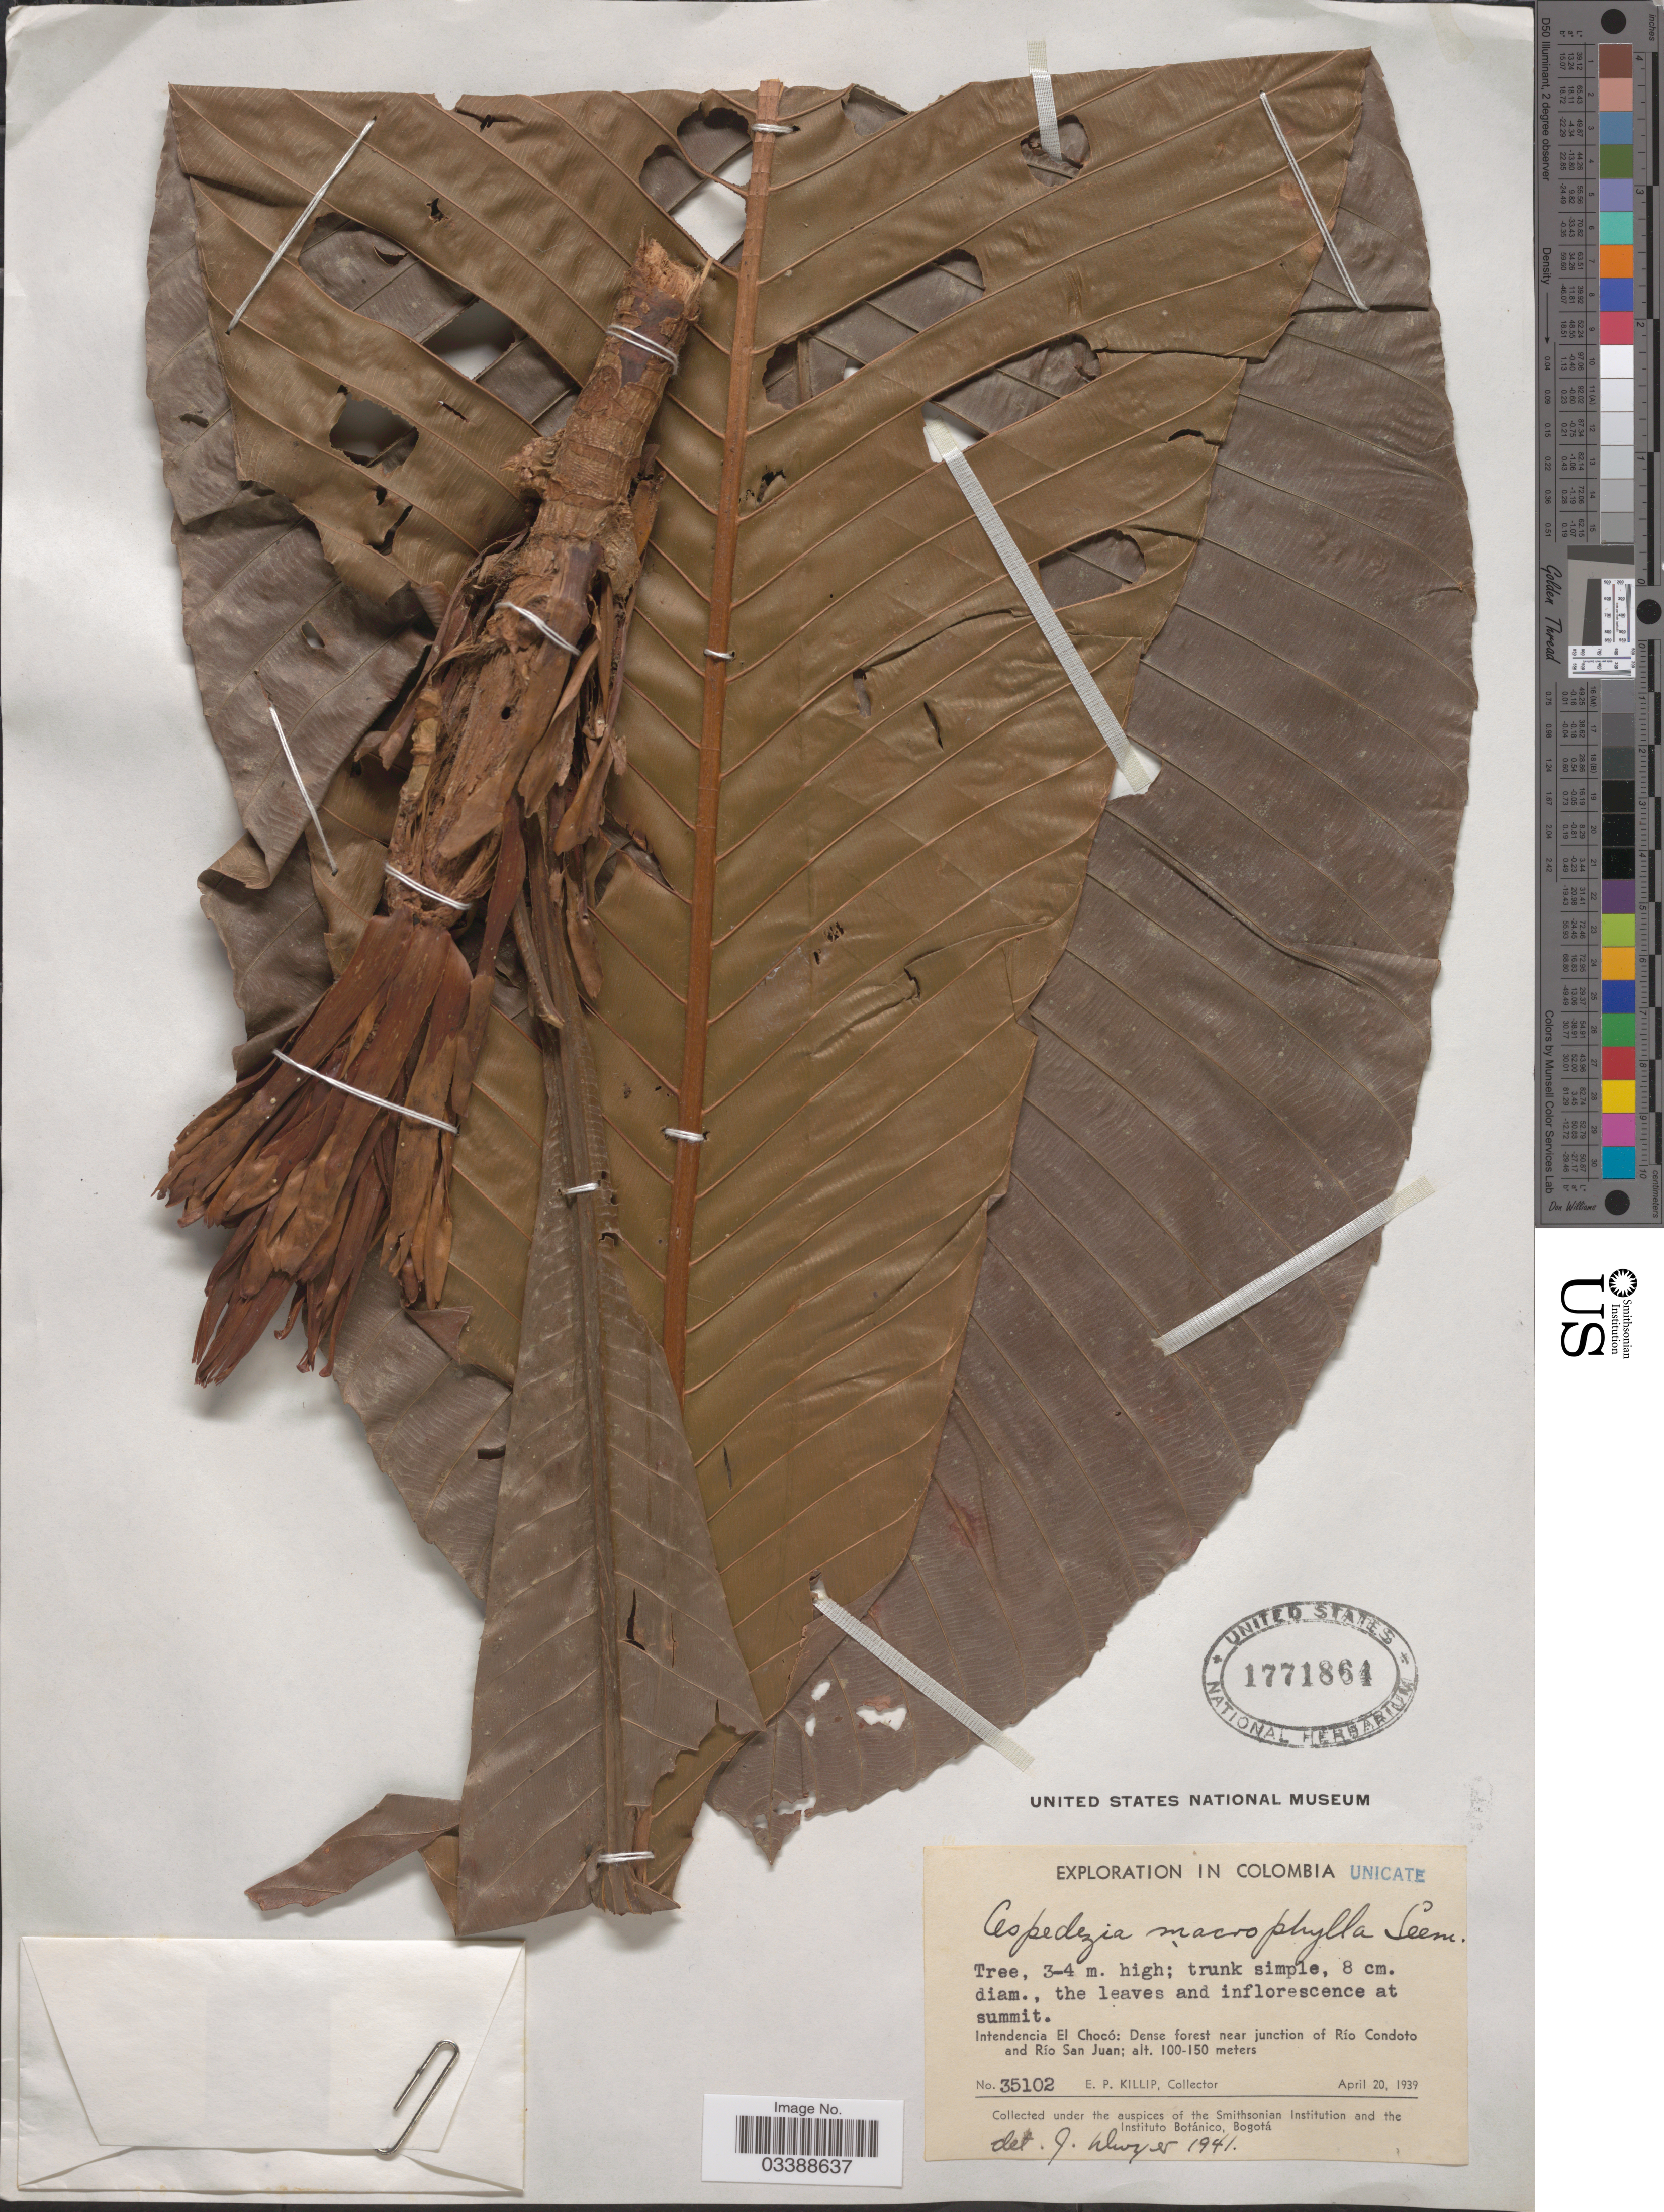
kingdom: Plantae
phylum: Tracheophyta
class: Magnoliopsida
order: Malpighiales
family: Ochnaceae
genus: Cespedesia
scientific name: Cespedesia macrophylla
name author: Seem.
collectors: E. P. Killip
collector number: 35102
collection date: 1939-04-20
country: Colombia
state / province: Chocó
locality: Intendencia El Chocó: Dense forest near junction of Río Condoto and Río San Juan.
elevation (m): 100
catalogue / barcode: US 1771864